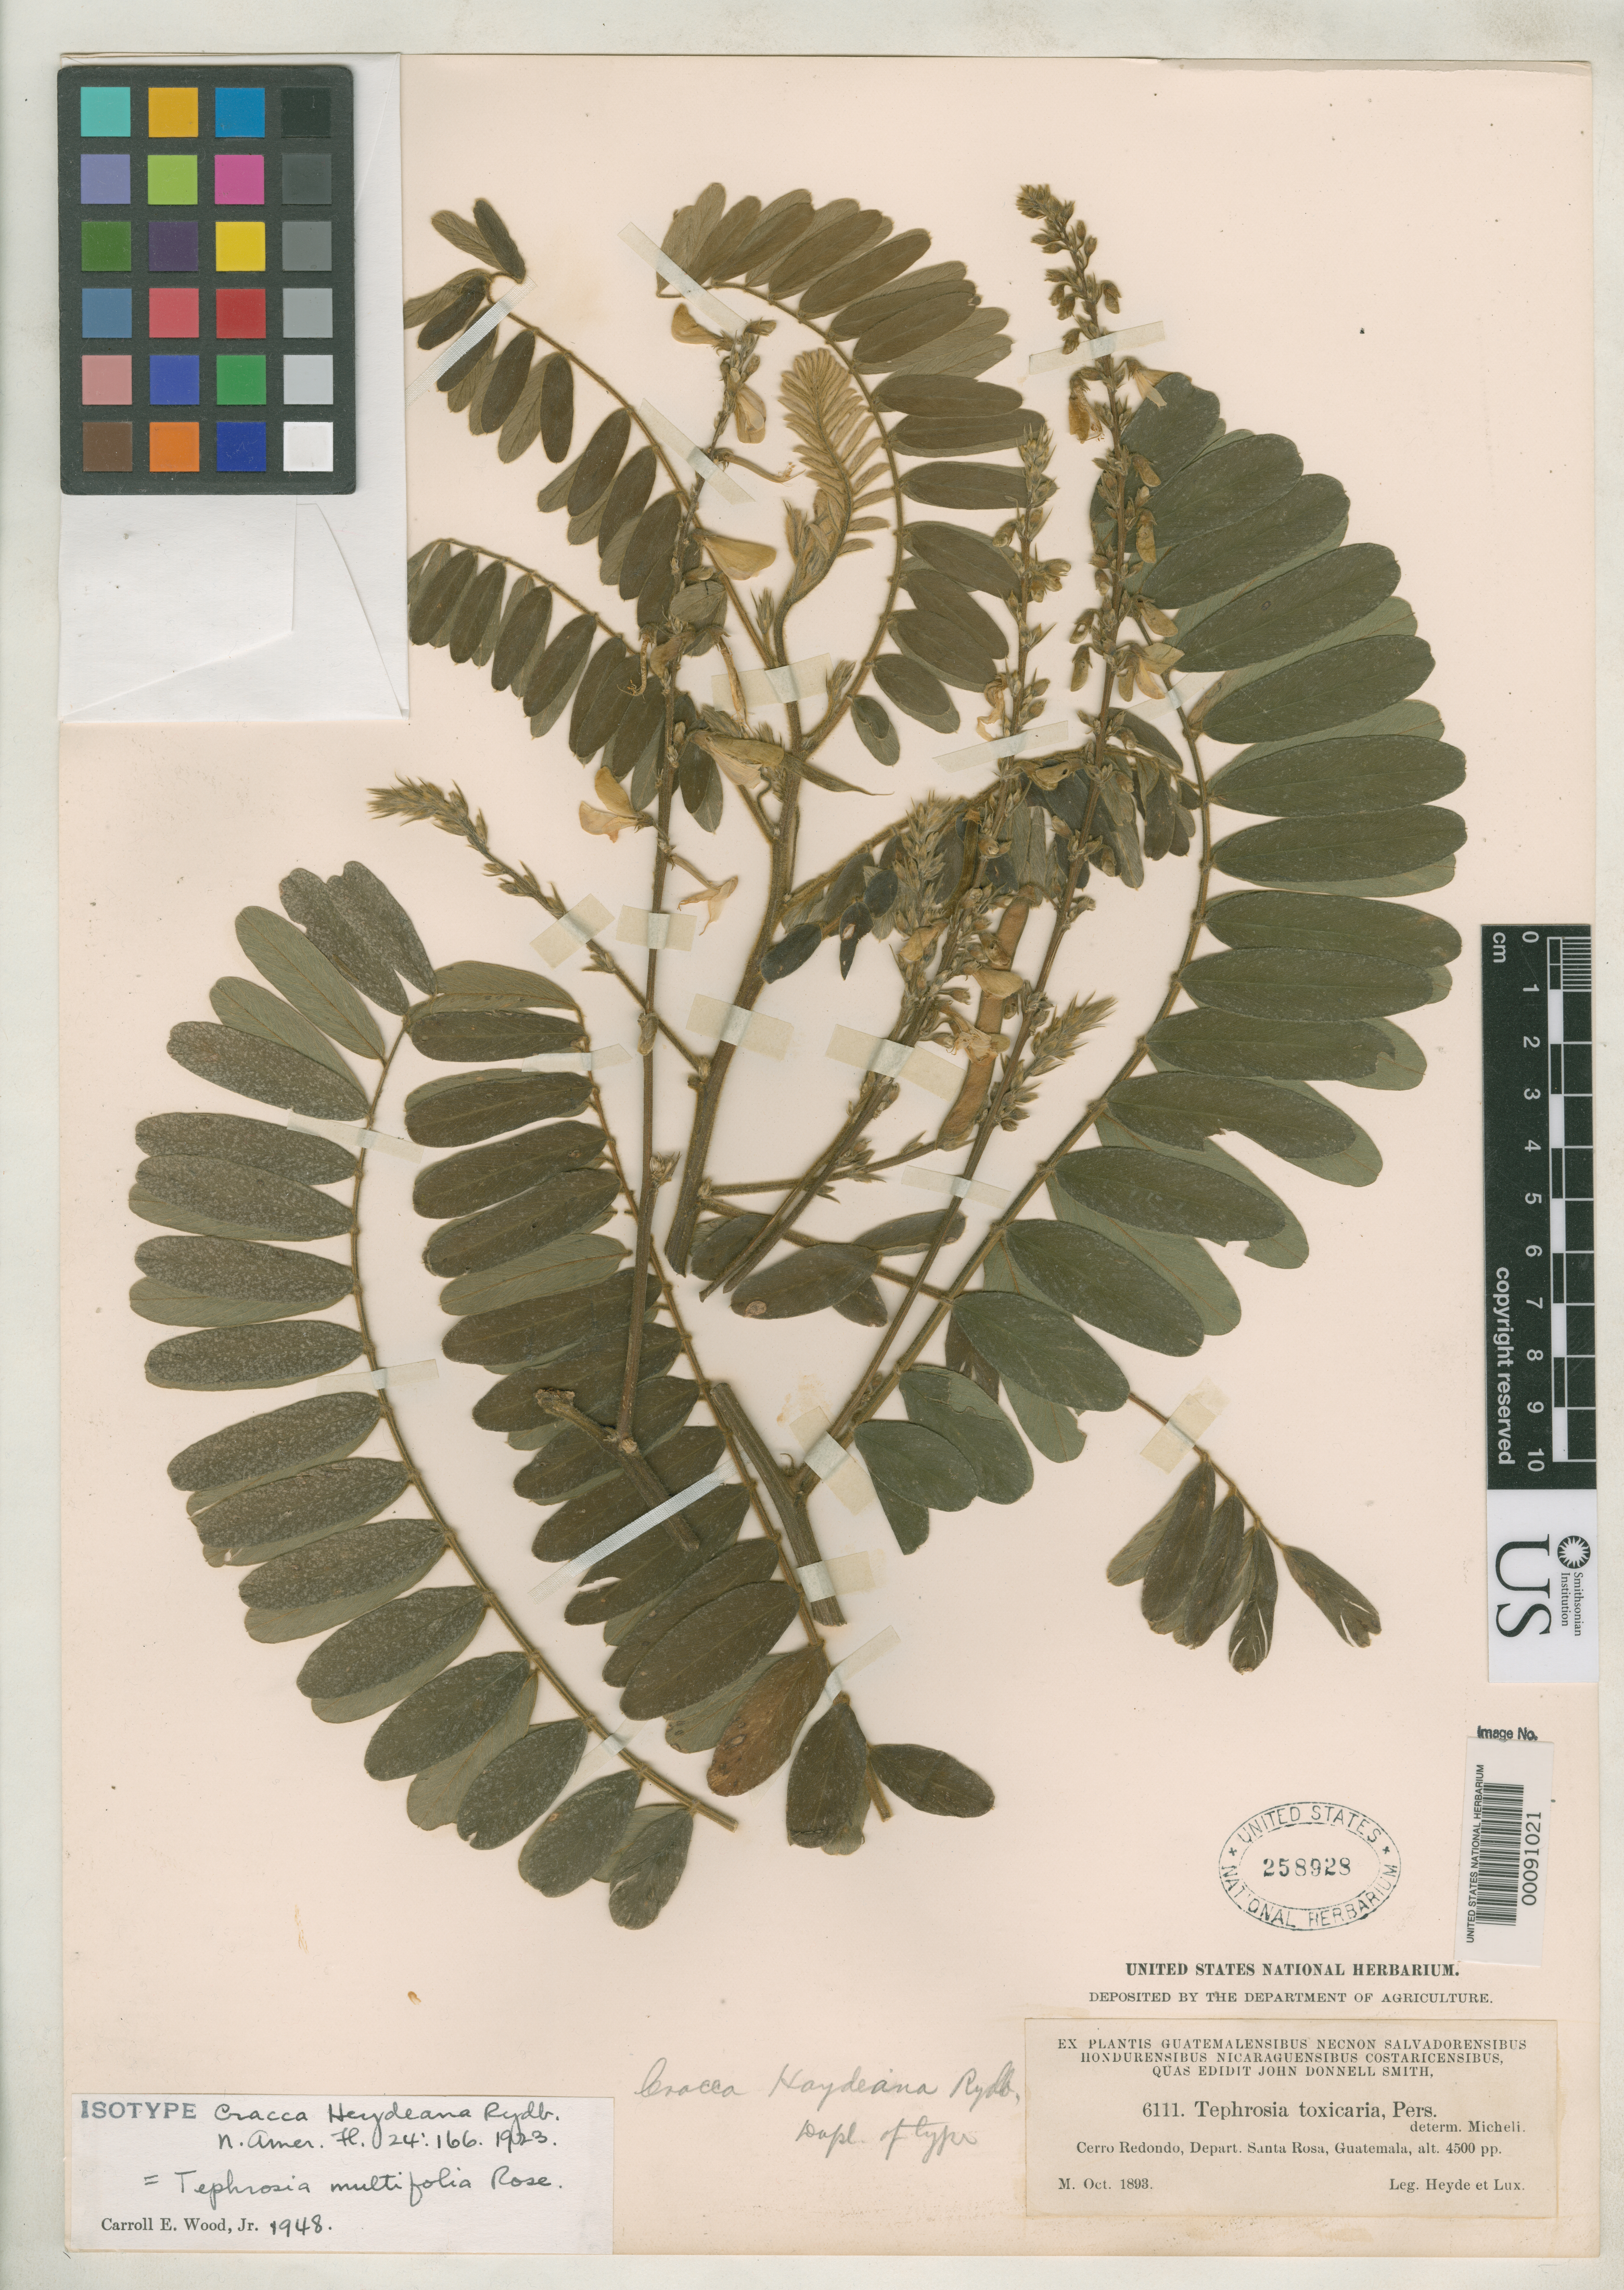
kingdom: Plantae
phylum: Tracheophyta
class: Magnoliopsida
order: Fabales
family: Fabaceae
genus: Cracca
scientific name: Cracca heydeana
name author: Rydb.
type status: Isotype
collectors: E. T. Heyde & E. Lux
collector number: J.D.S. 6111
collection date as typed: Oct 1893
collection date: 1893-10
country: Guatemala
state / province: Santa Rosa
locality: Cerro Redondo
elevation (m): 457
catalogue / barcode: US 258928